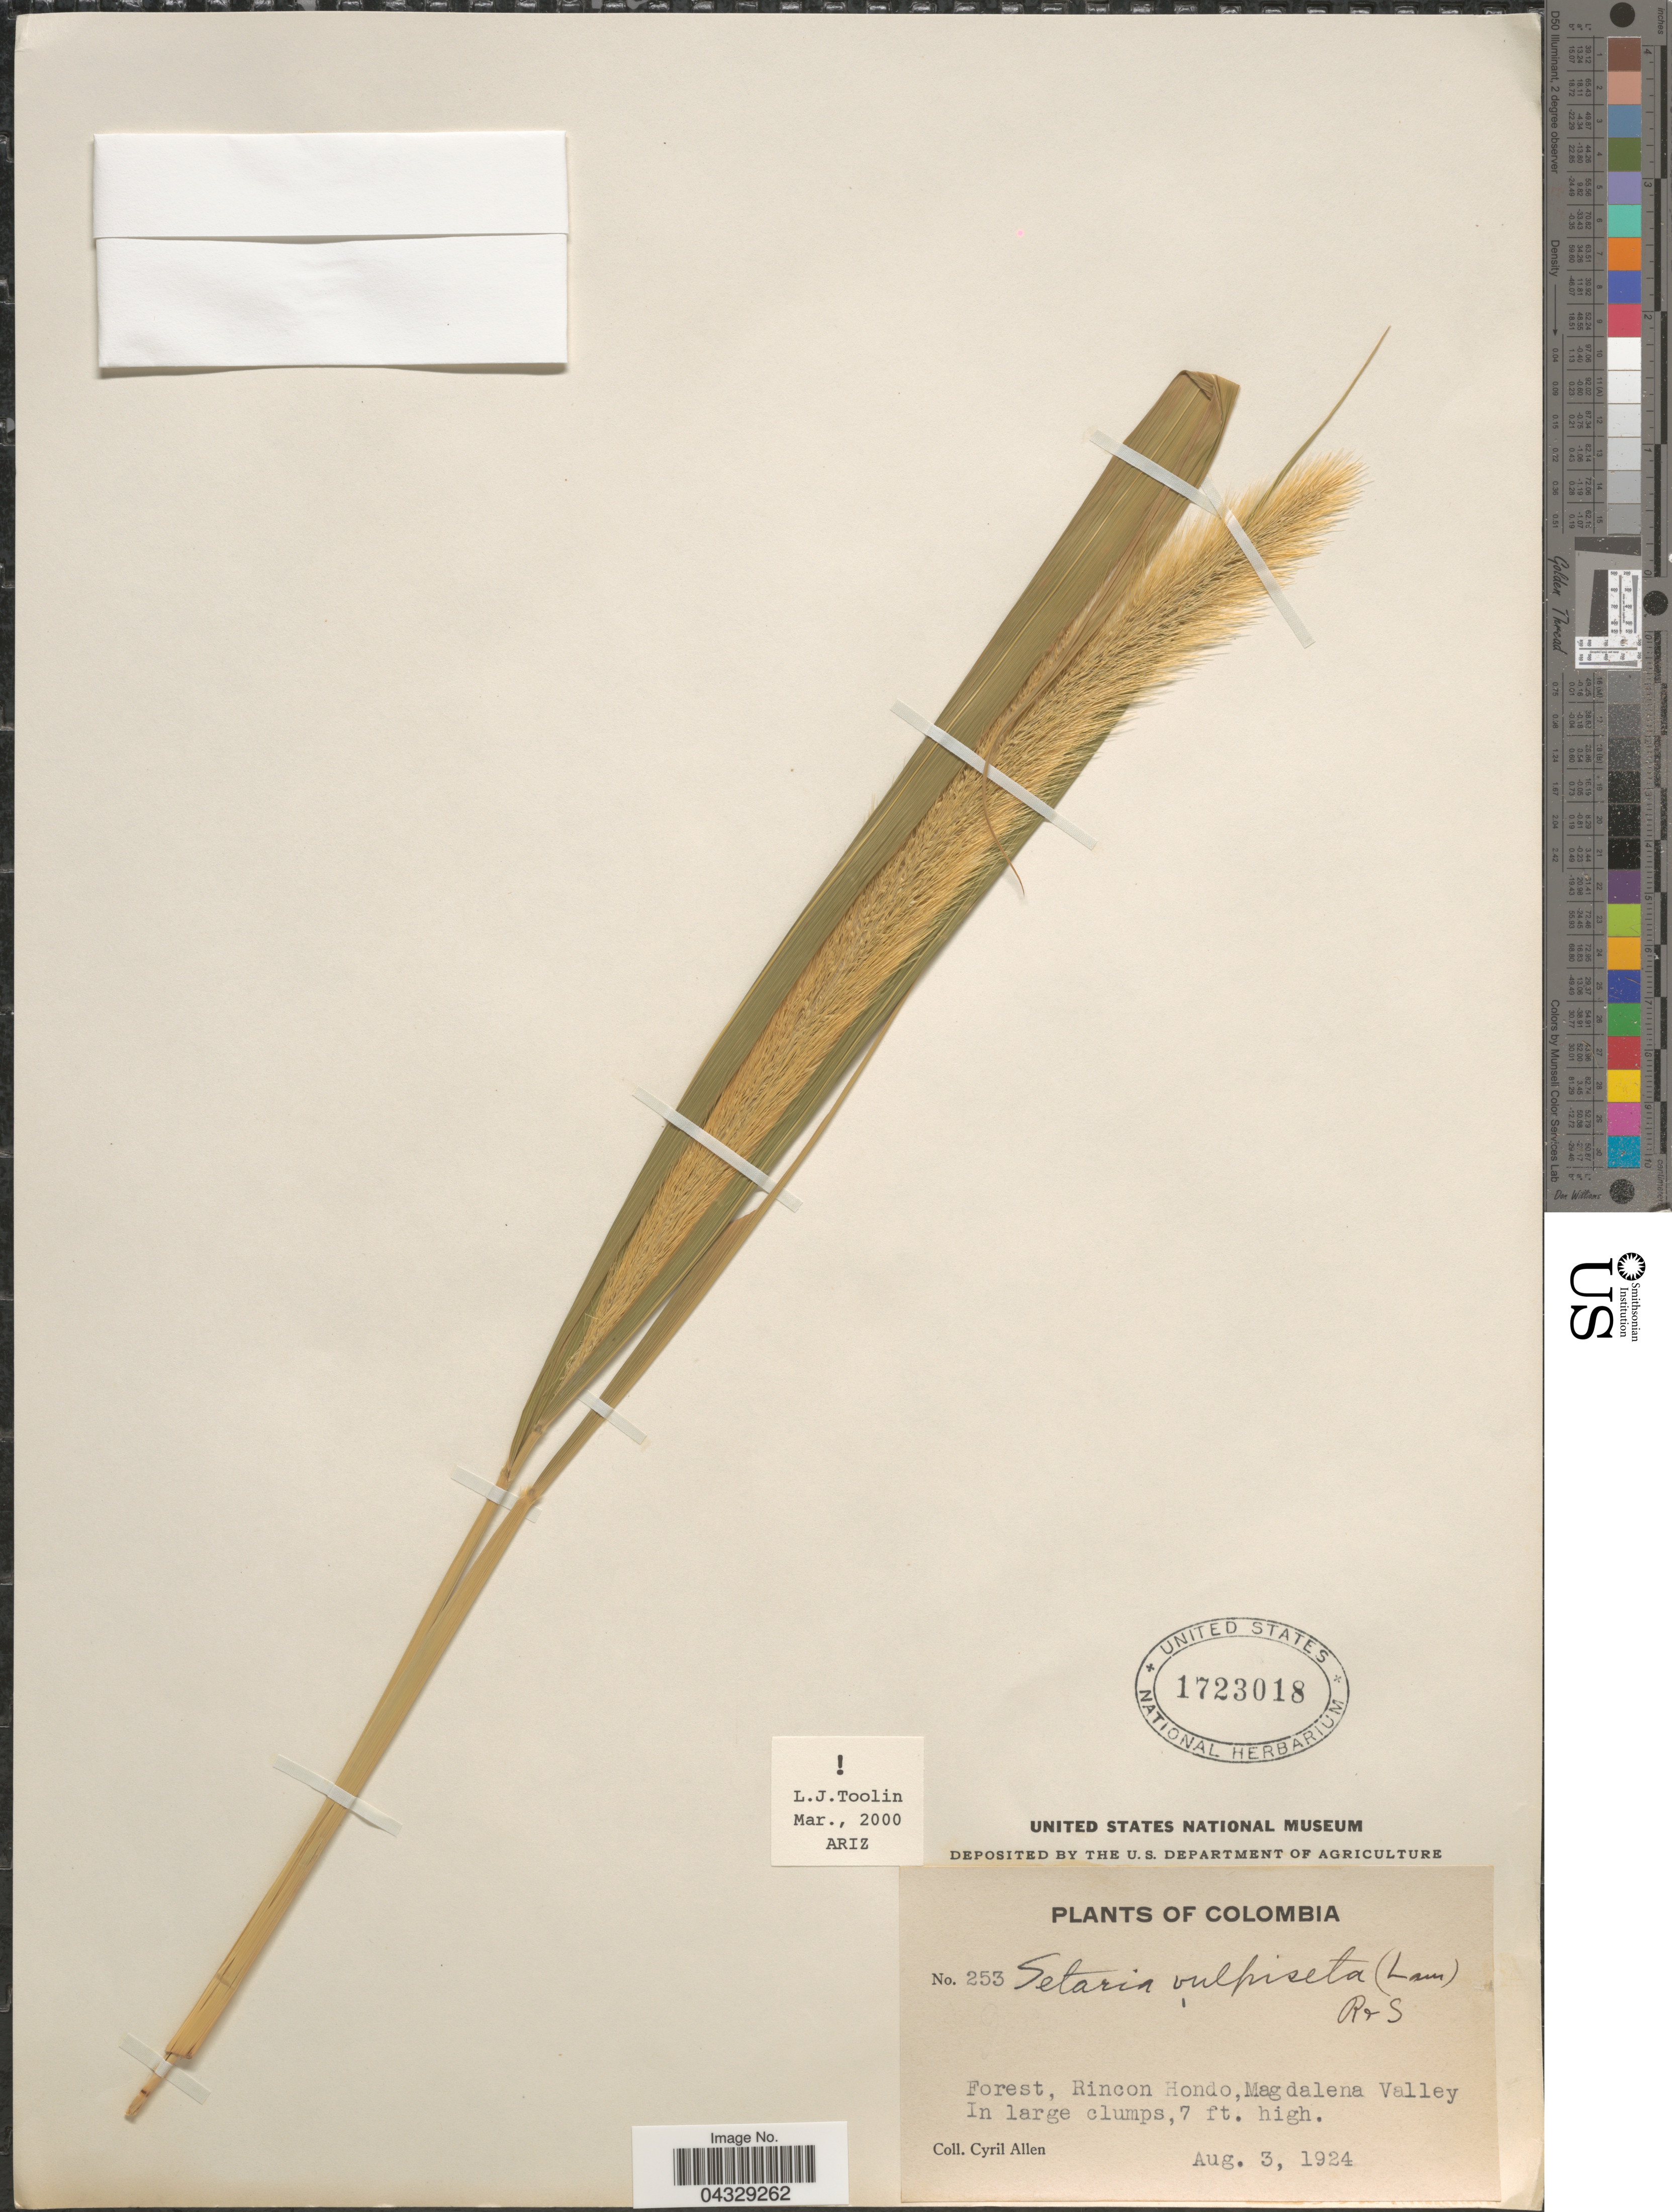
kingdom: Plantae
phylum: Tracheophyta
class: Liliopsida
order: Poales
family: Poaceae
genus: Setaria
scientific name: Setaria vulpiseta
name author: (Lam.) Roem. & Schult.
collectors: C. Allen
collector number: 253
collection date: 1924-08-03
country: Colombia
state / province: Magdalena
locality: Forest, Rincon Hondo, Magdalena Valley. In large clumps.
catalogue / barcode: US 1723018